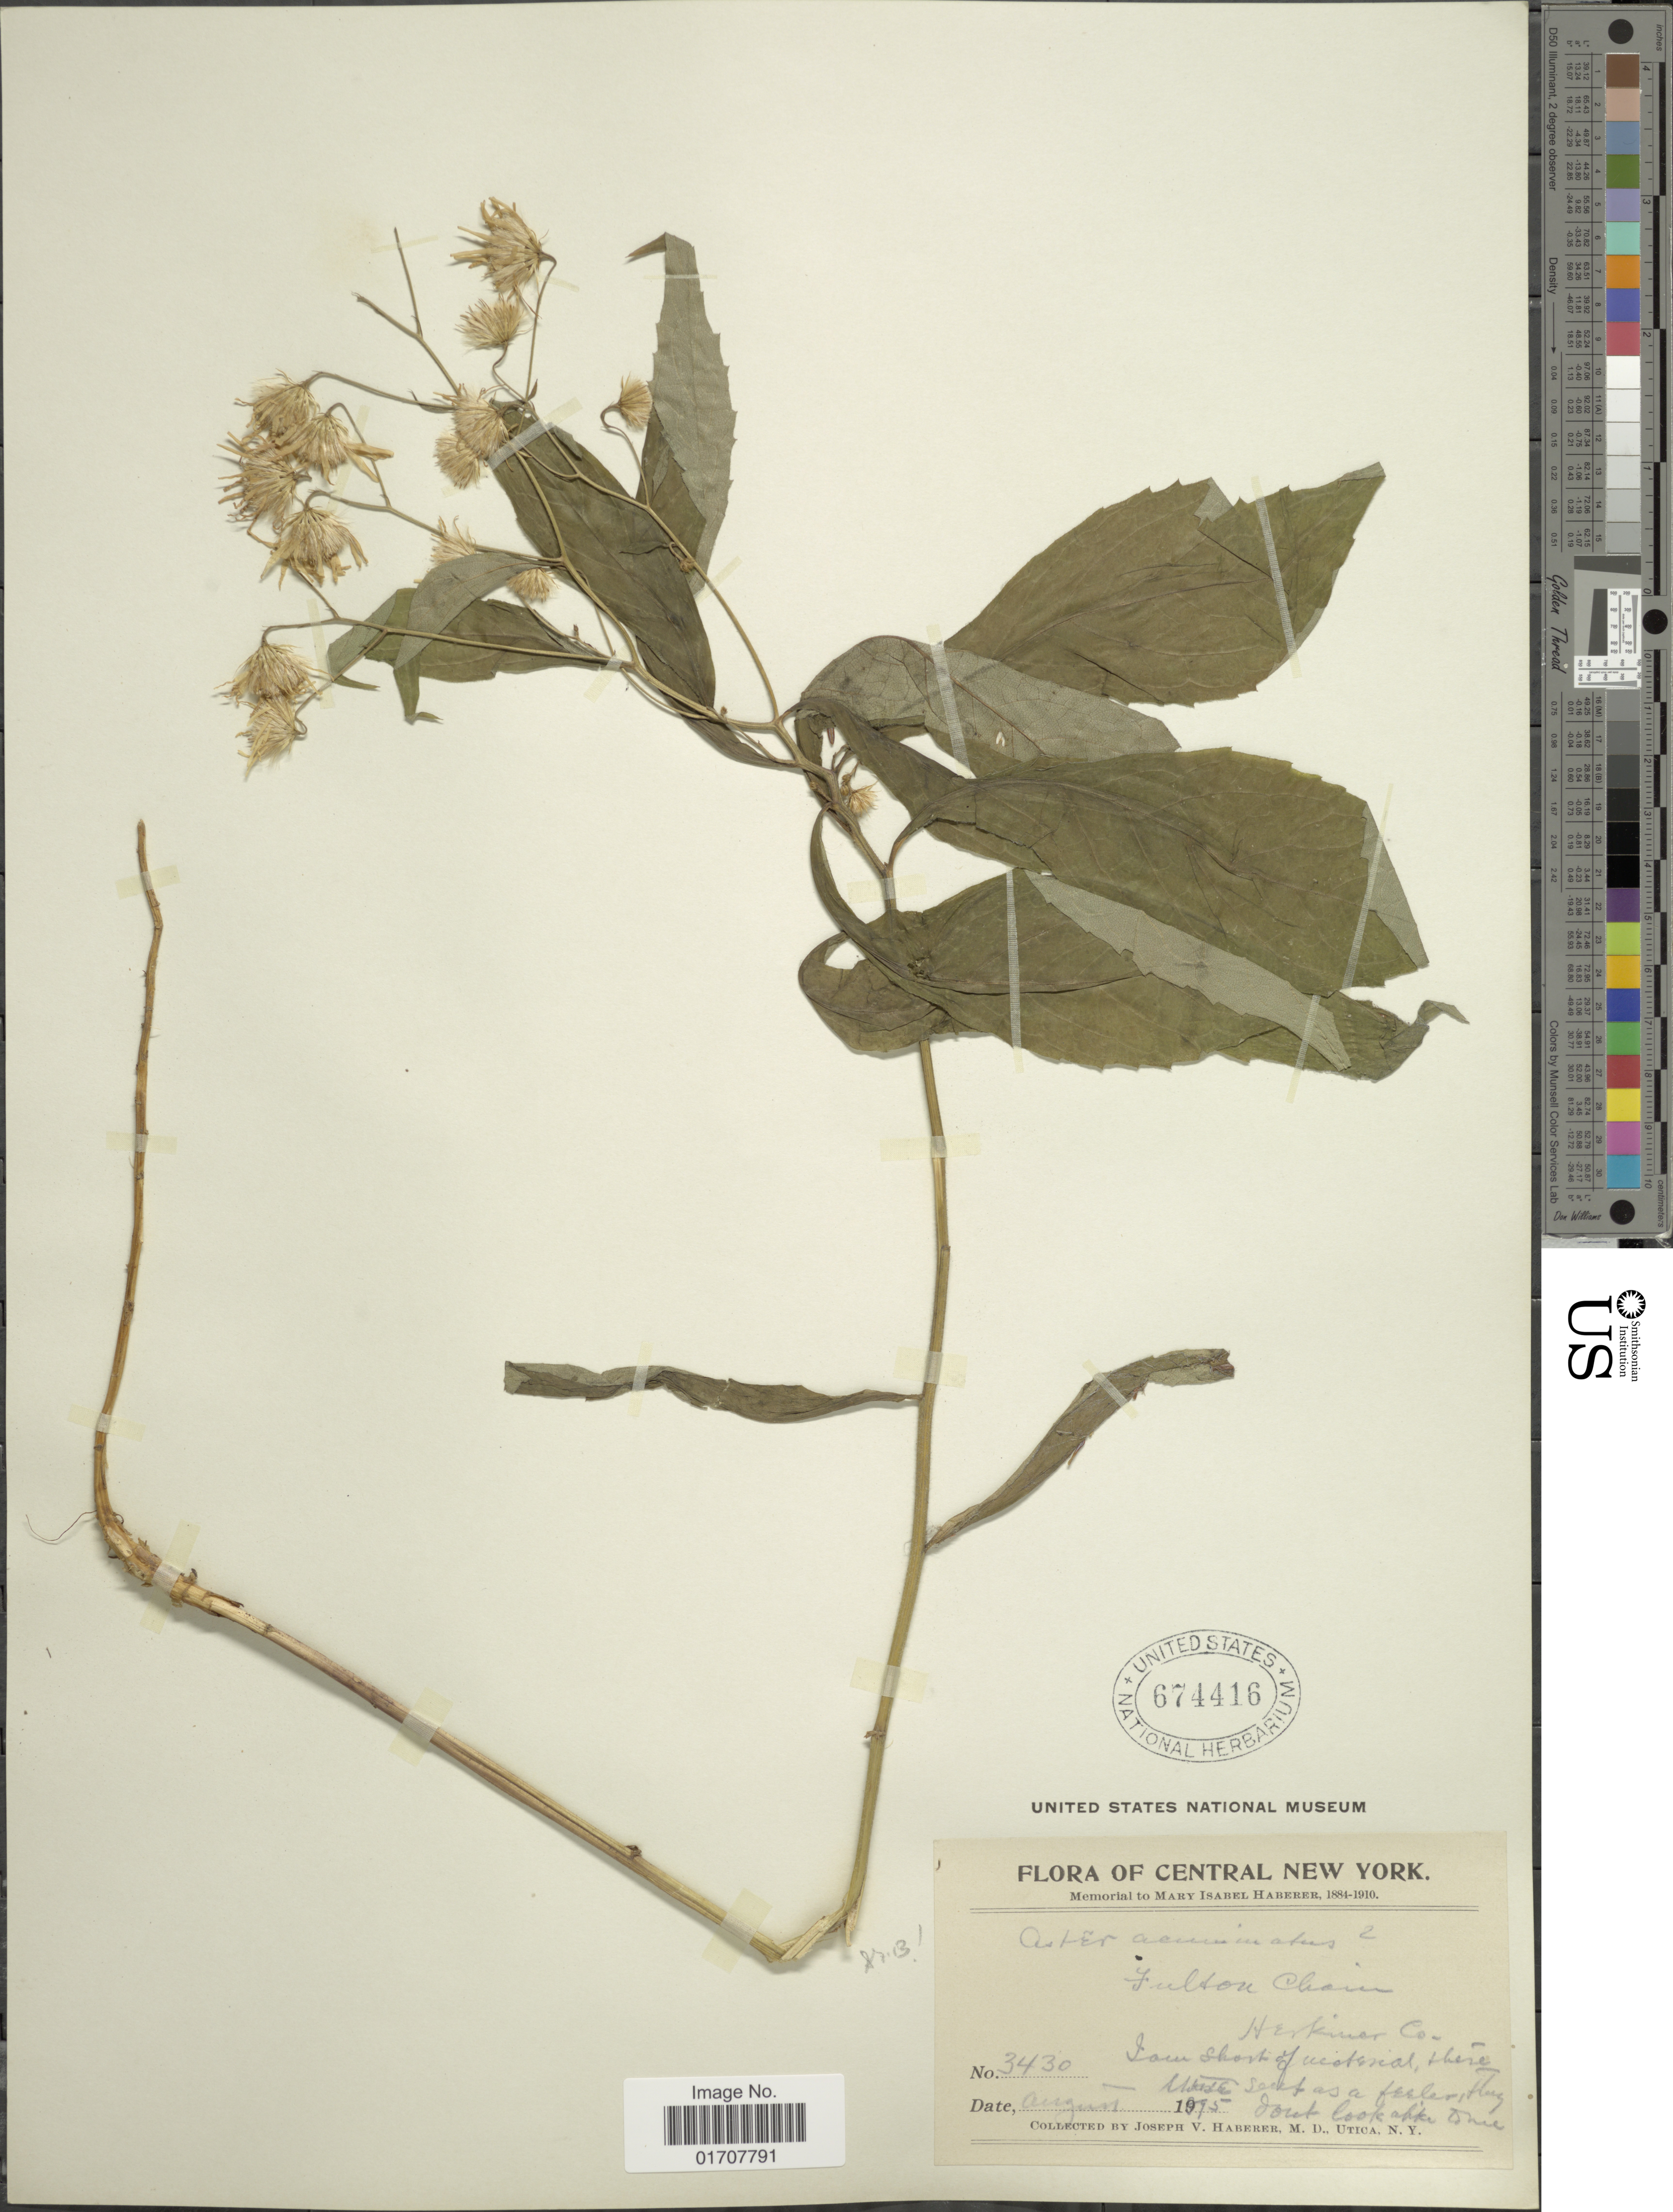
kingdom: Plantae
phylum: Tracheophyta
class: Magnoliopsida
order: Asterales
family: Asteraceae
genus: Oclemena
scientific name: Oclemena acuminata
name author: (Michx.) Greene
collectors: J. V. Haberer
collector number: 3430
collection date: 1995-08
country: United States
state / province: Ohio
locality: Herkiner Co., Fulton Chain.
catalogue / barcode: US 674416